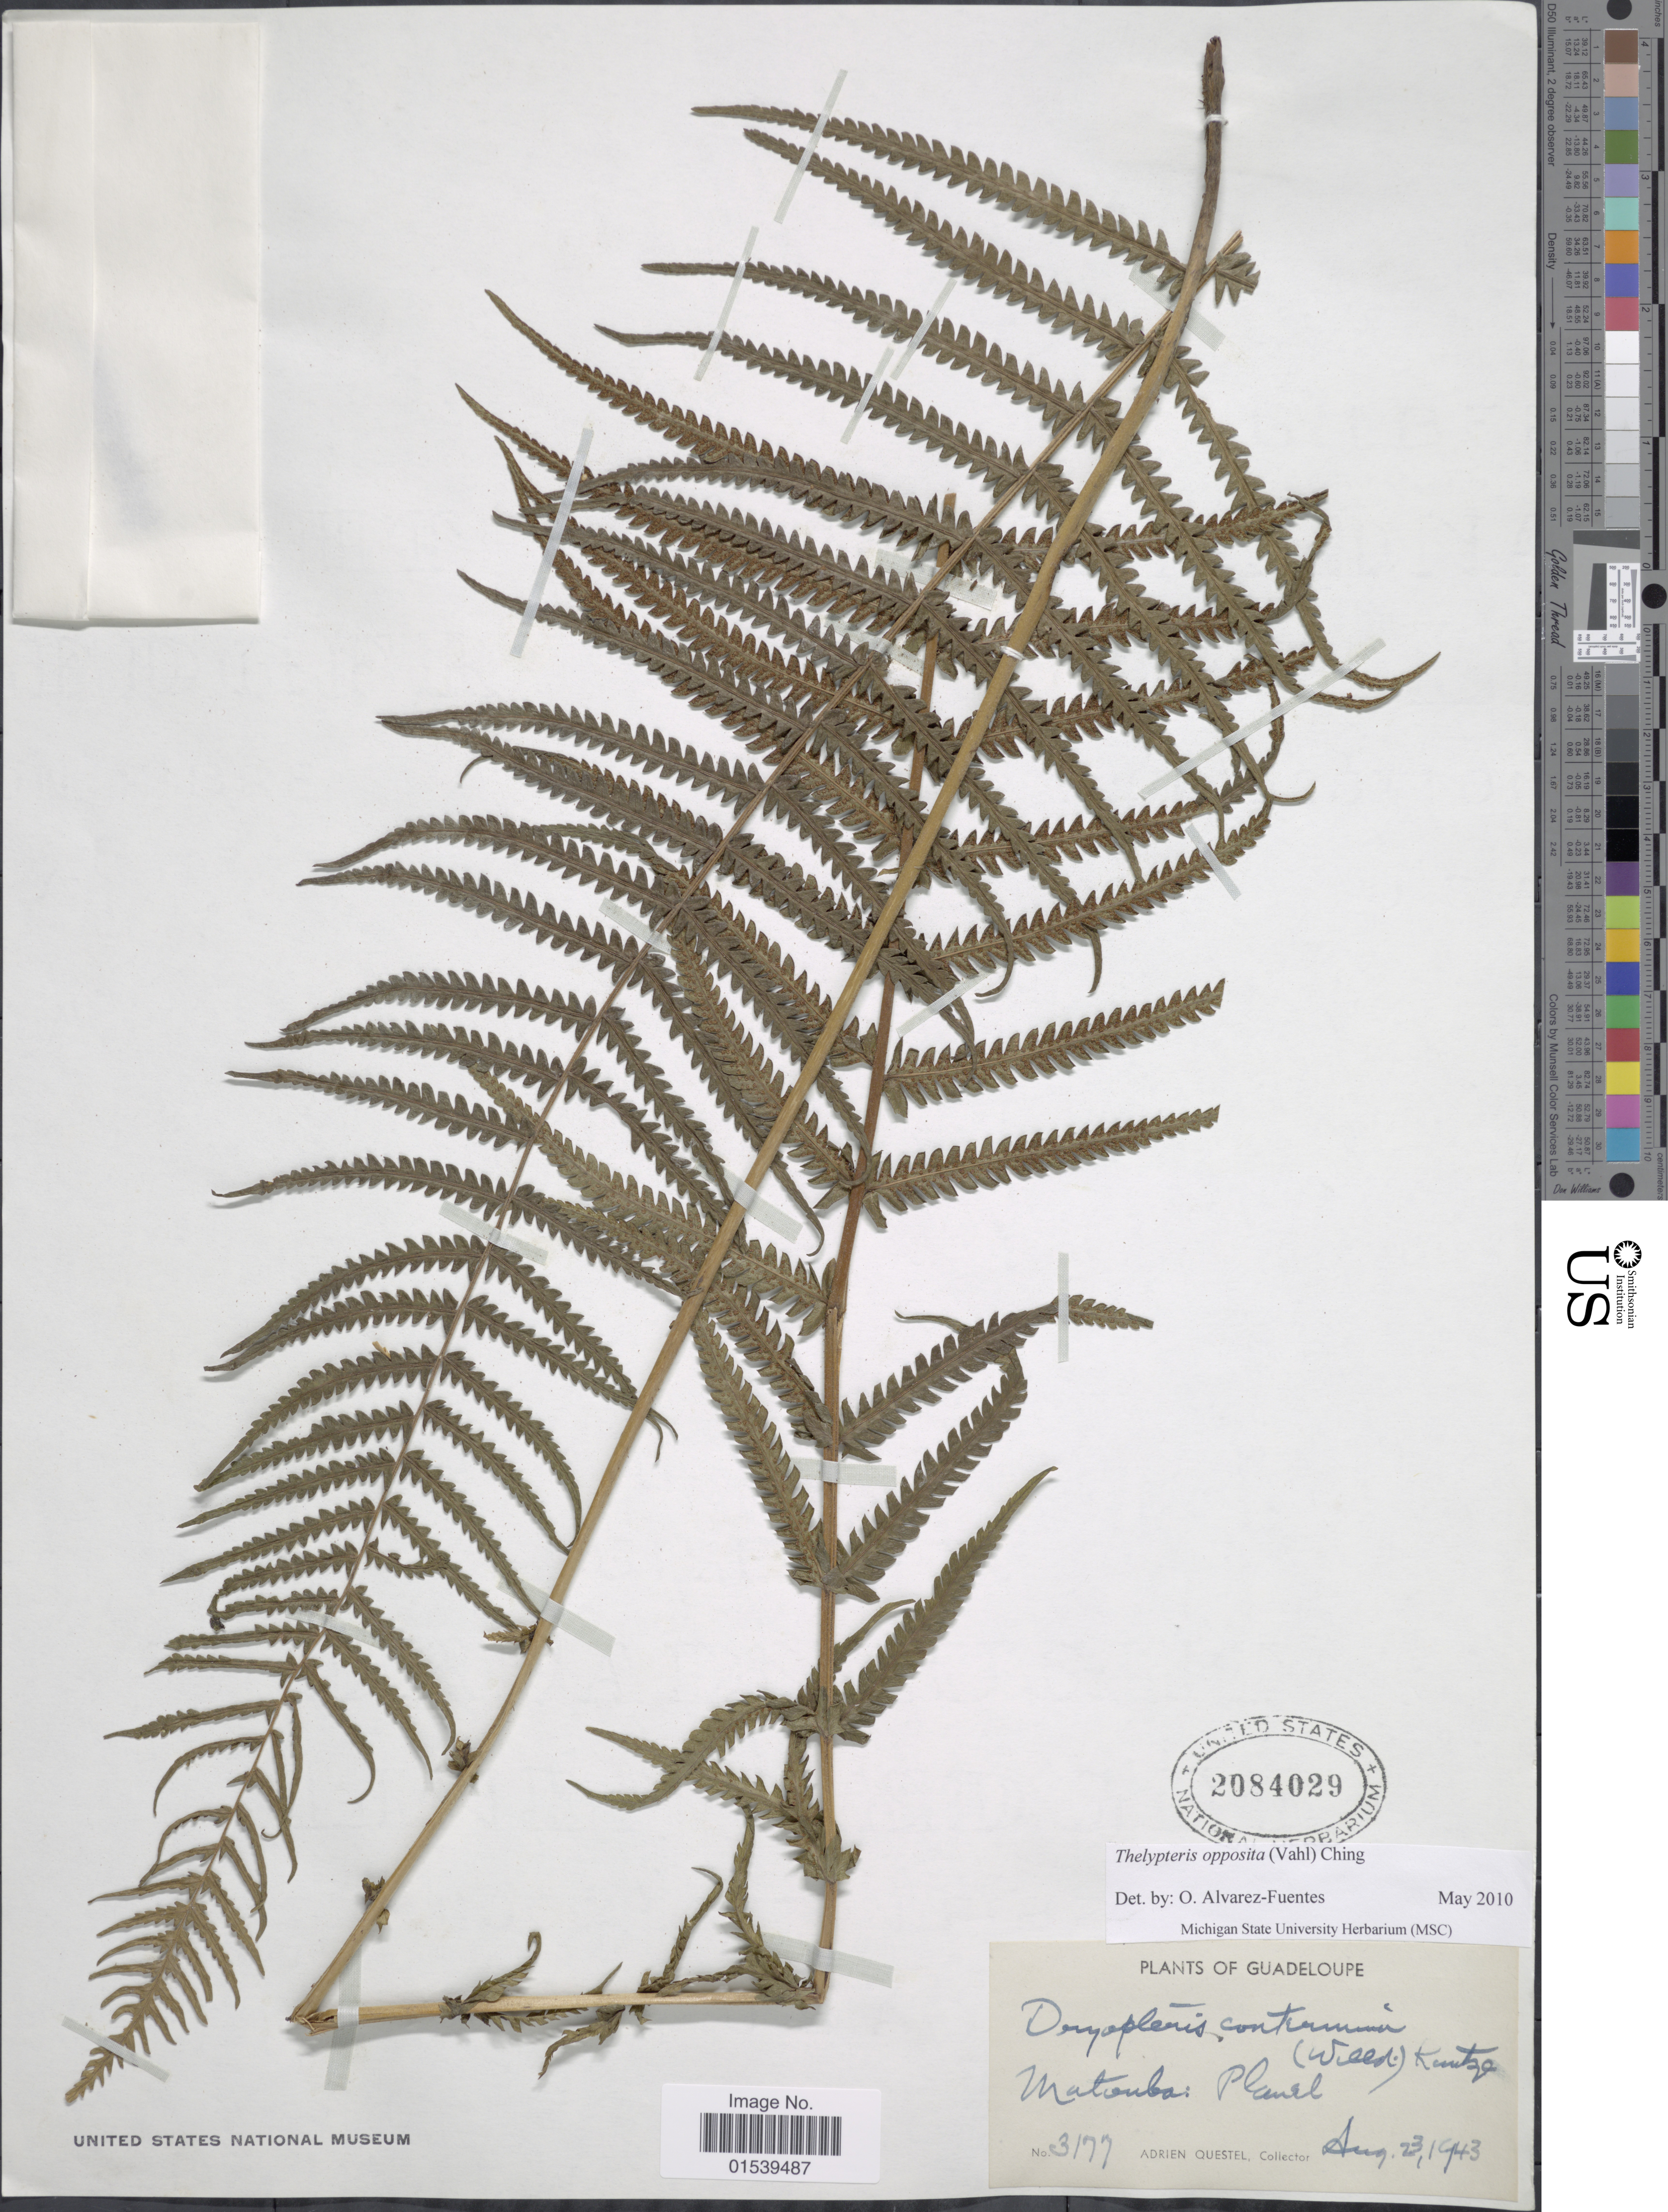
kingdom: Plantae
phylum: Tracheophyta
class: Polypodiopsida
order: Polypodiales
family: Thelypteridaceae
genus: Amauropelta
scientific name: Amauropelta opposita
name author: (Vahl) Pic. Serm.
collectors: A. Questel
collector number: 3177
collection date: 1943-08-23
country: Guadeloupe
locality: Matouba: Planel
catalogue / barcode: US 2084029